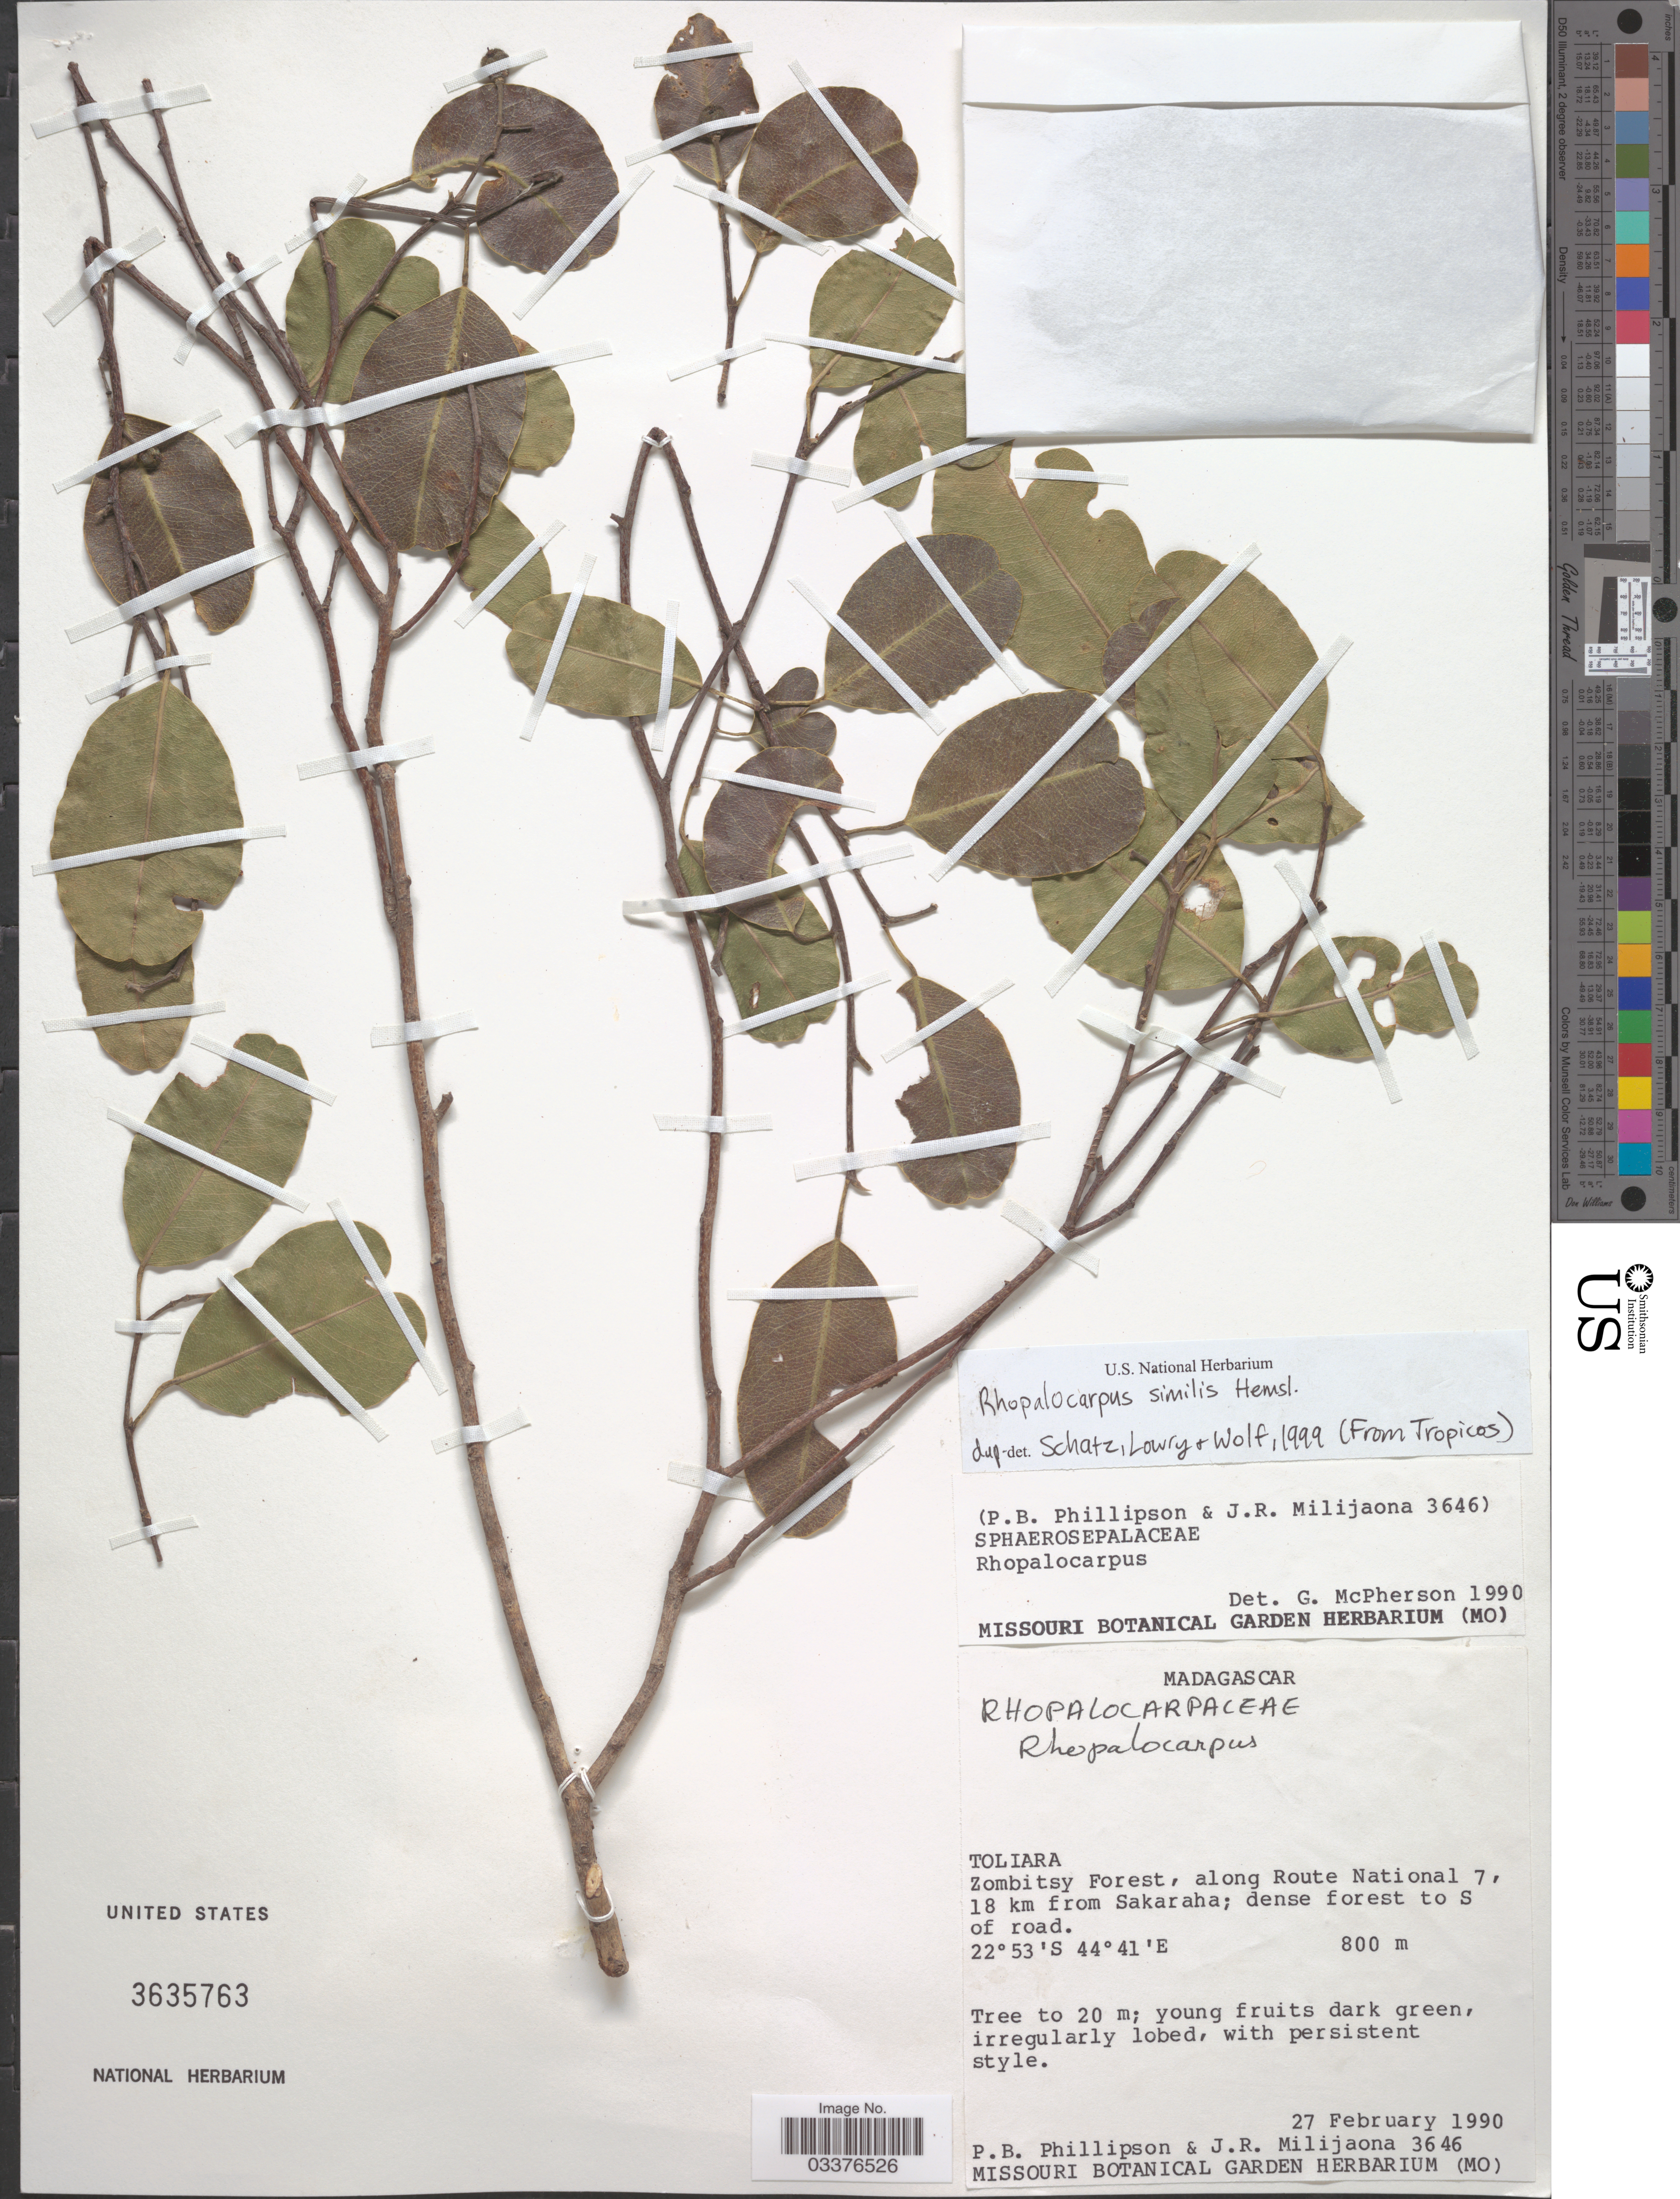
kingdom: Plantae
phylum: Tracheophyta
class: Magnoliopsida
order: Malvales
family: Sphaerosepalaceae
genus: Rhopalocarpus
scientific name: Rhopalocarpus similis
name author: Hemsl.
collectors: P. B. Phillipson & J. R. Milijaona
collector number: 3646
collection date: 1990-02-27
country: Madagascar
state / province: Atsimo-Andrefana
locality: Zombitsy Forest, along Route National 7, 18 km from Sakaraha; dense forest to S of road.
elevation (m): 800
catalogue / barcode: US 3635763